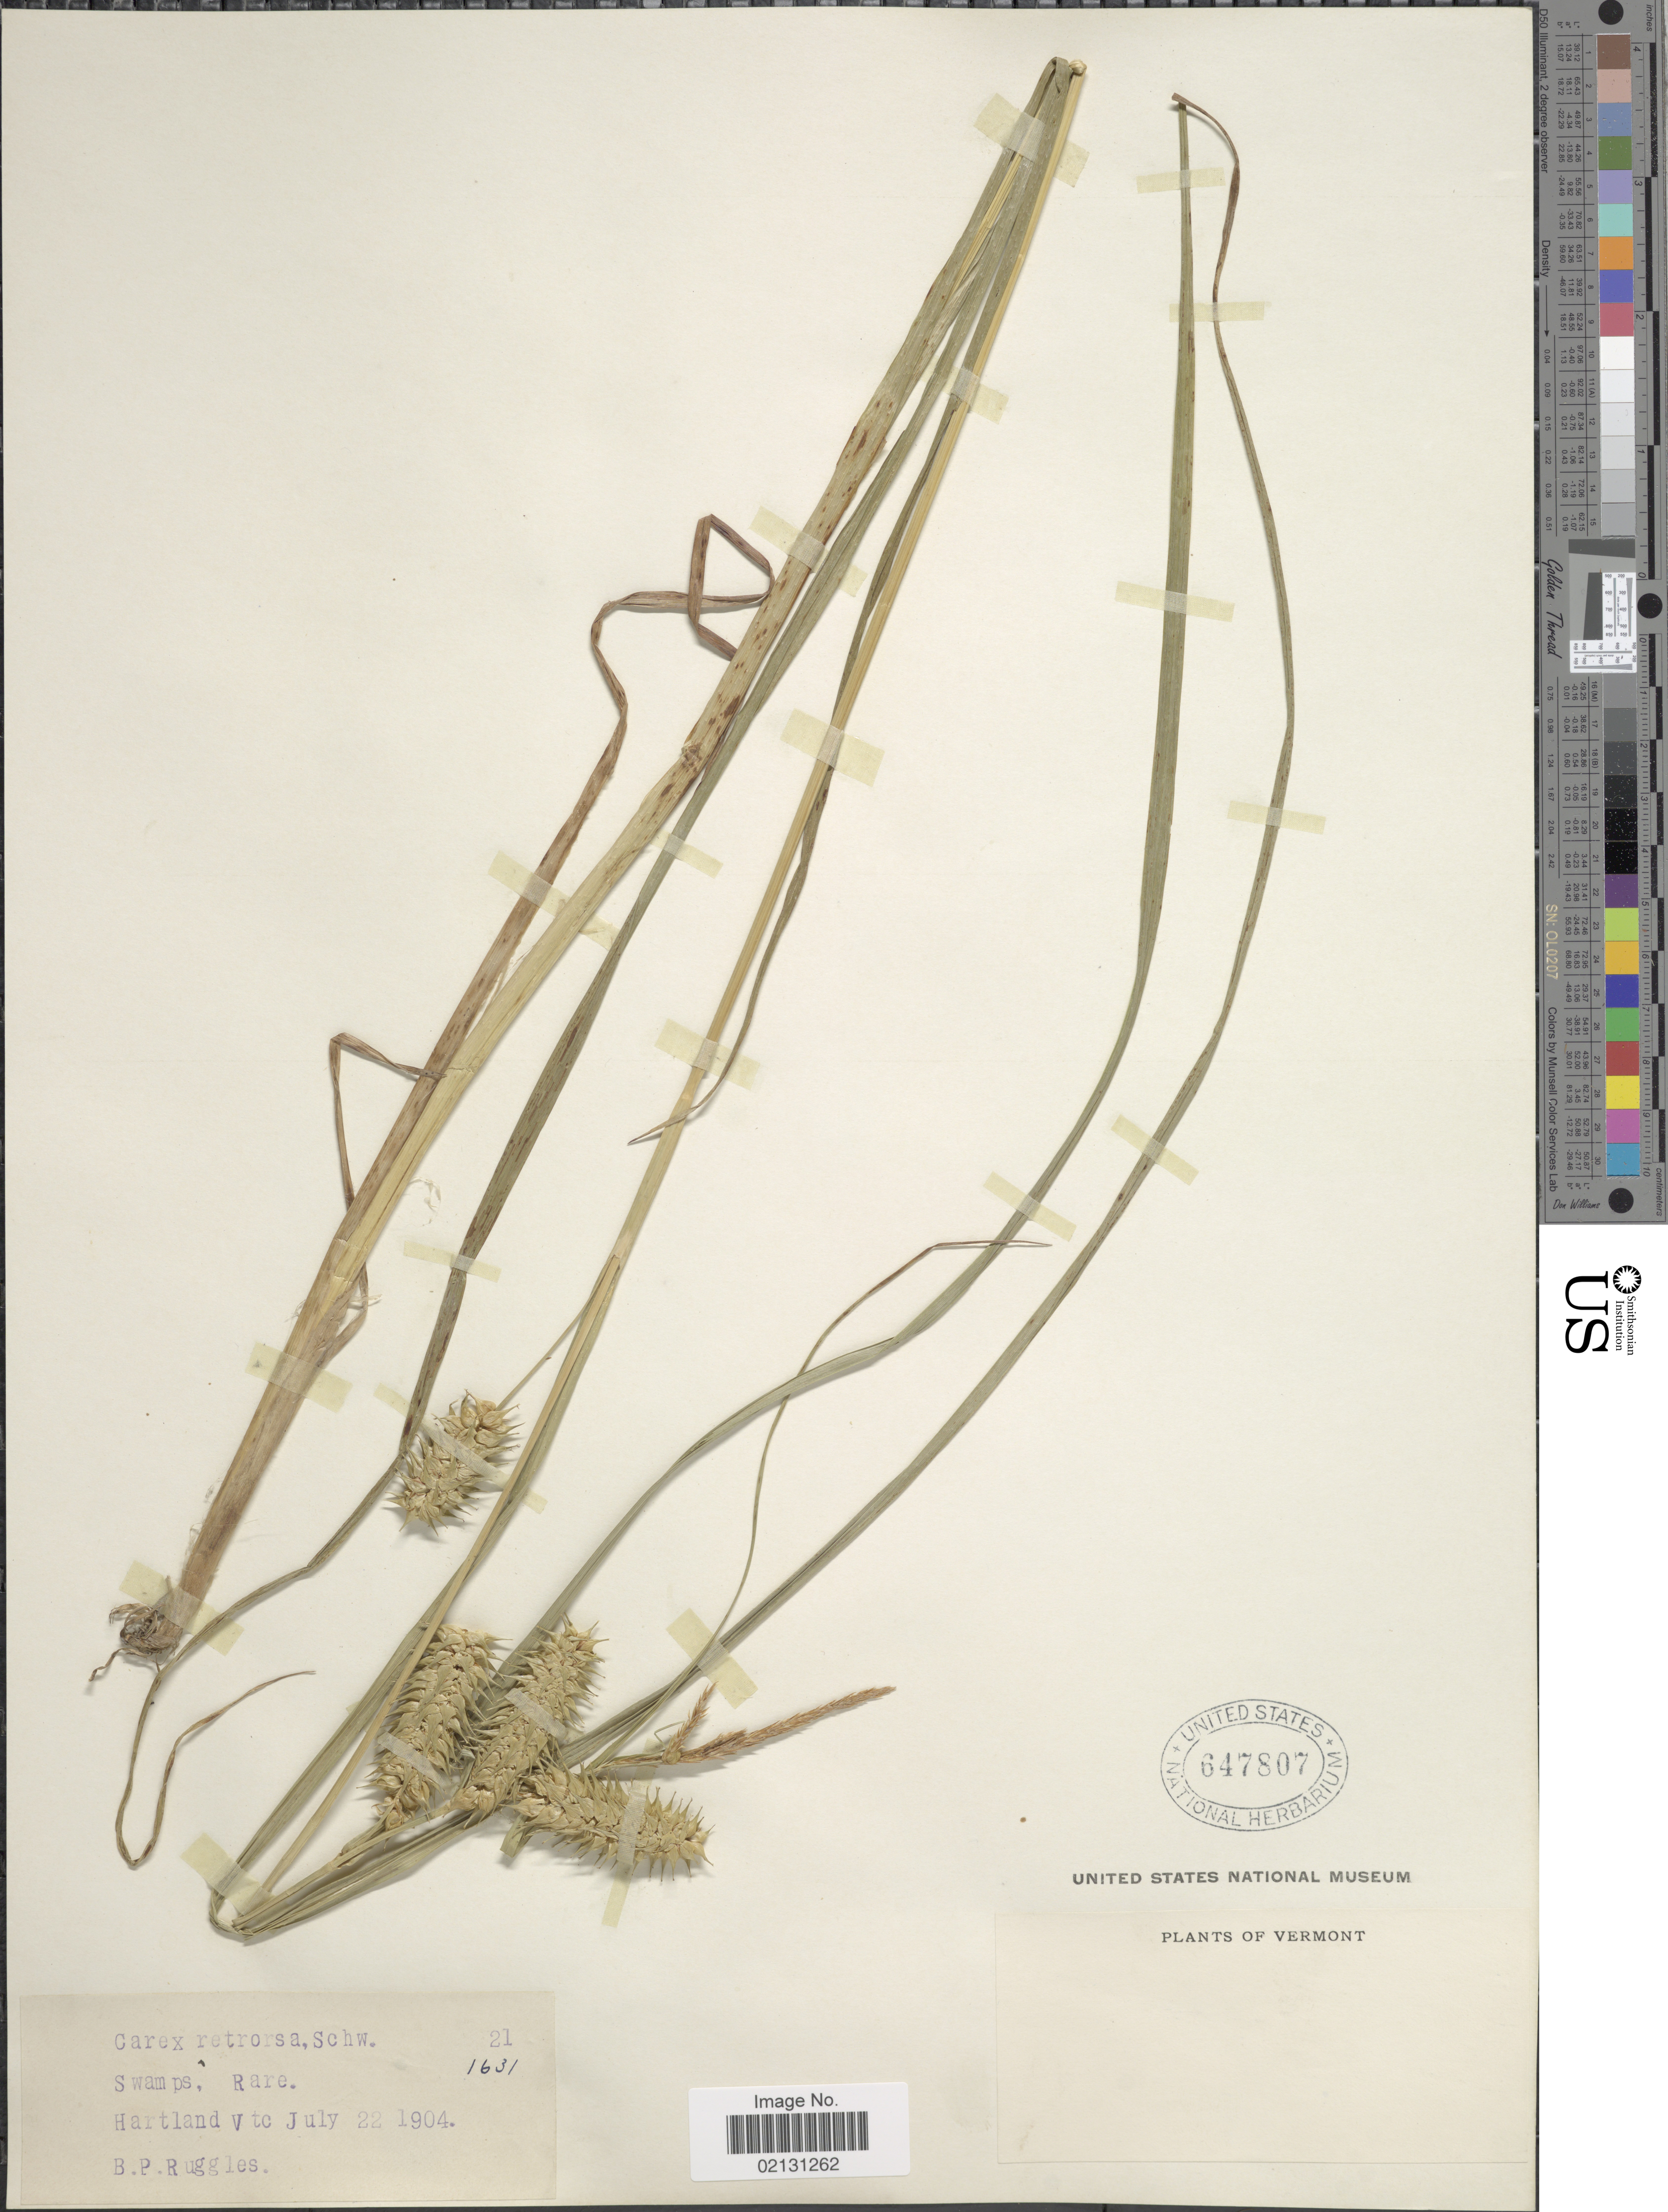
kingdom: Plantae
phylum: Tracheophyta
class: Liliopsida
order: Poales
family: Cyperaceae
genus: Carex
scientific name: Carex retrorsa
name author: Schwein.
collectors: B. Ruggles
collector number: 21/163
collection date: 1904-07-22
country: United States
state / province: Vermont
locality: Swamps, Hartland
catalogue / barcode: US 647807